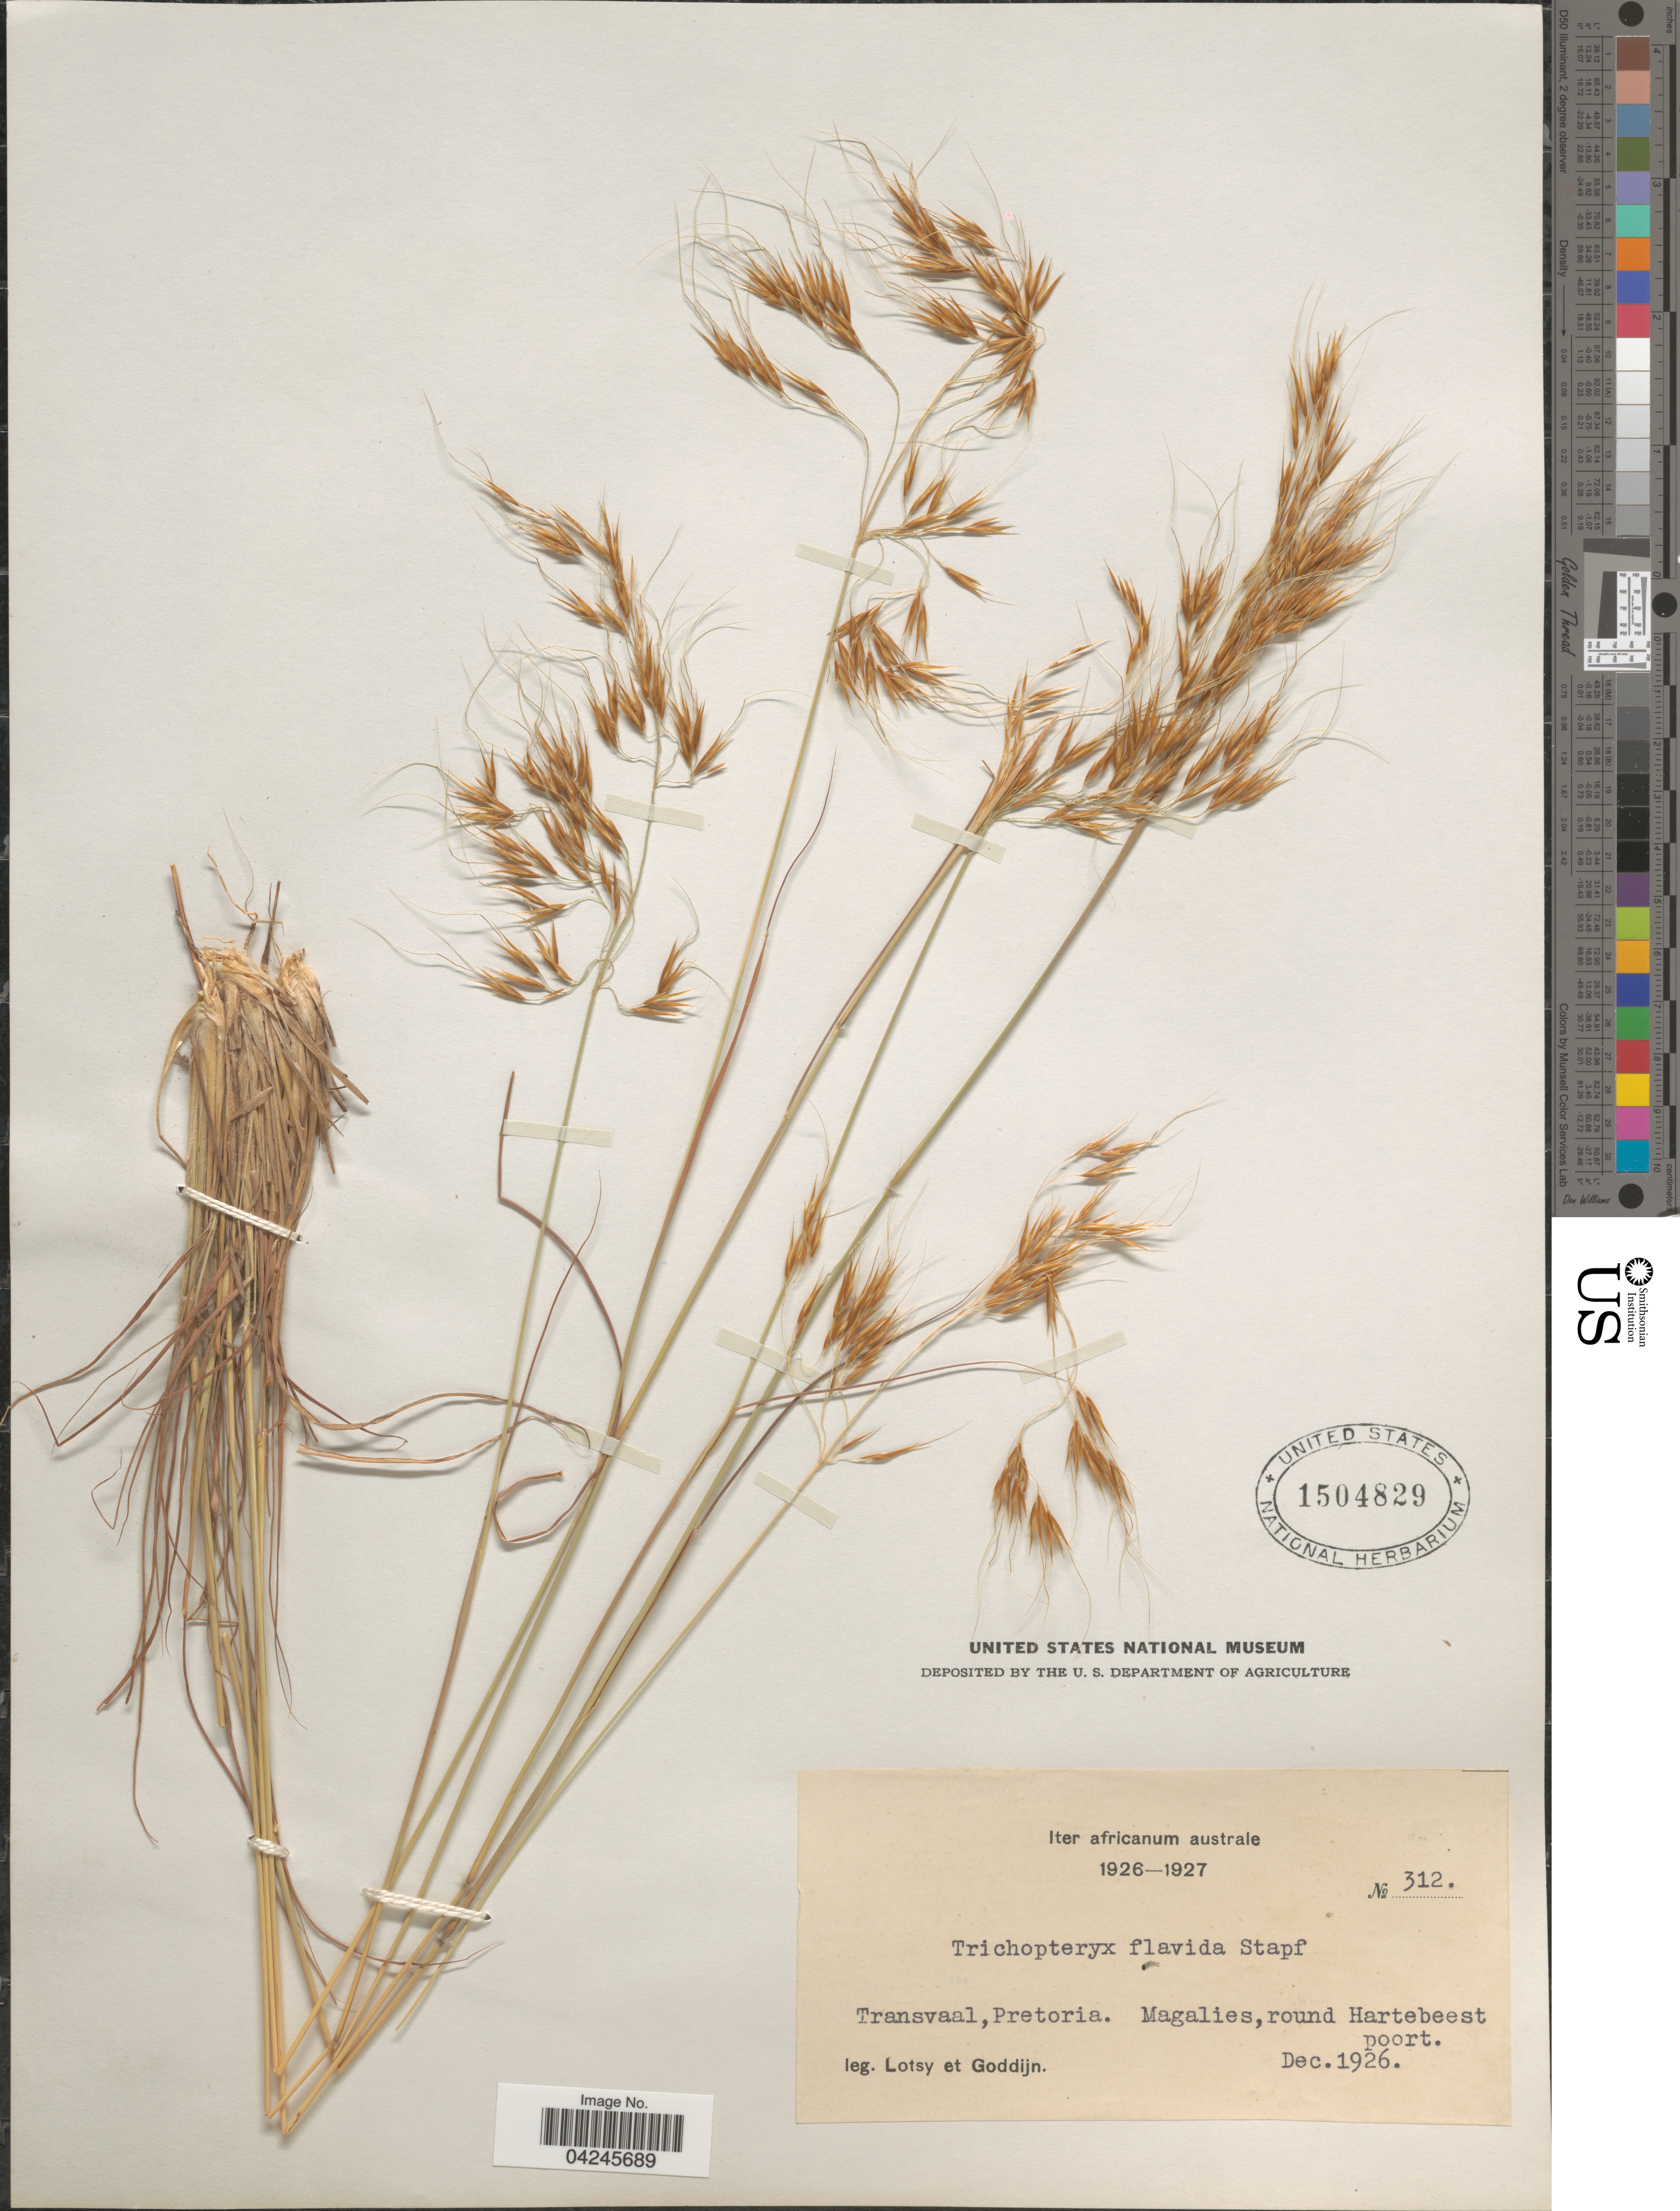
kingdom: Plantae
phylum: Tracheophyta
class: Liliopsida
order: Poales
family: Poaceae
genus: Loudetia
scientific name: Loudetia flavida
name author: (Stapf) C.E. Hubb.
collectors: Lotsy & Goddijn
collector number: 312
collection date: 1926-12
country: South Africa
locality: Iter africanum australe. Transvaal, Pretoria. Magalies, round Hartebeest poort.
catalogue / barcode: US 1504829